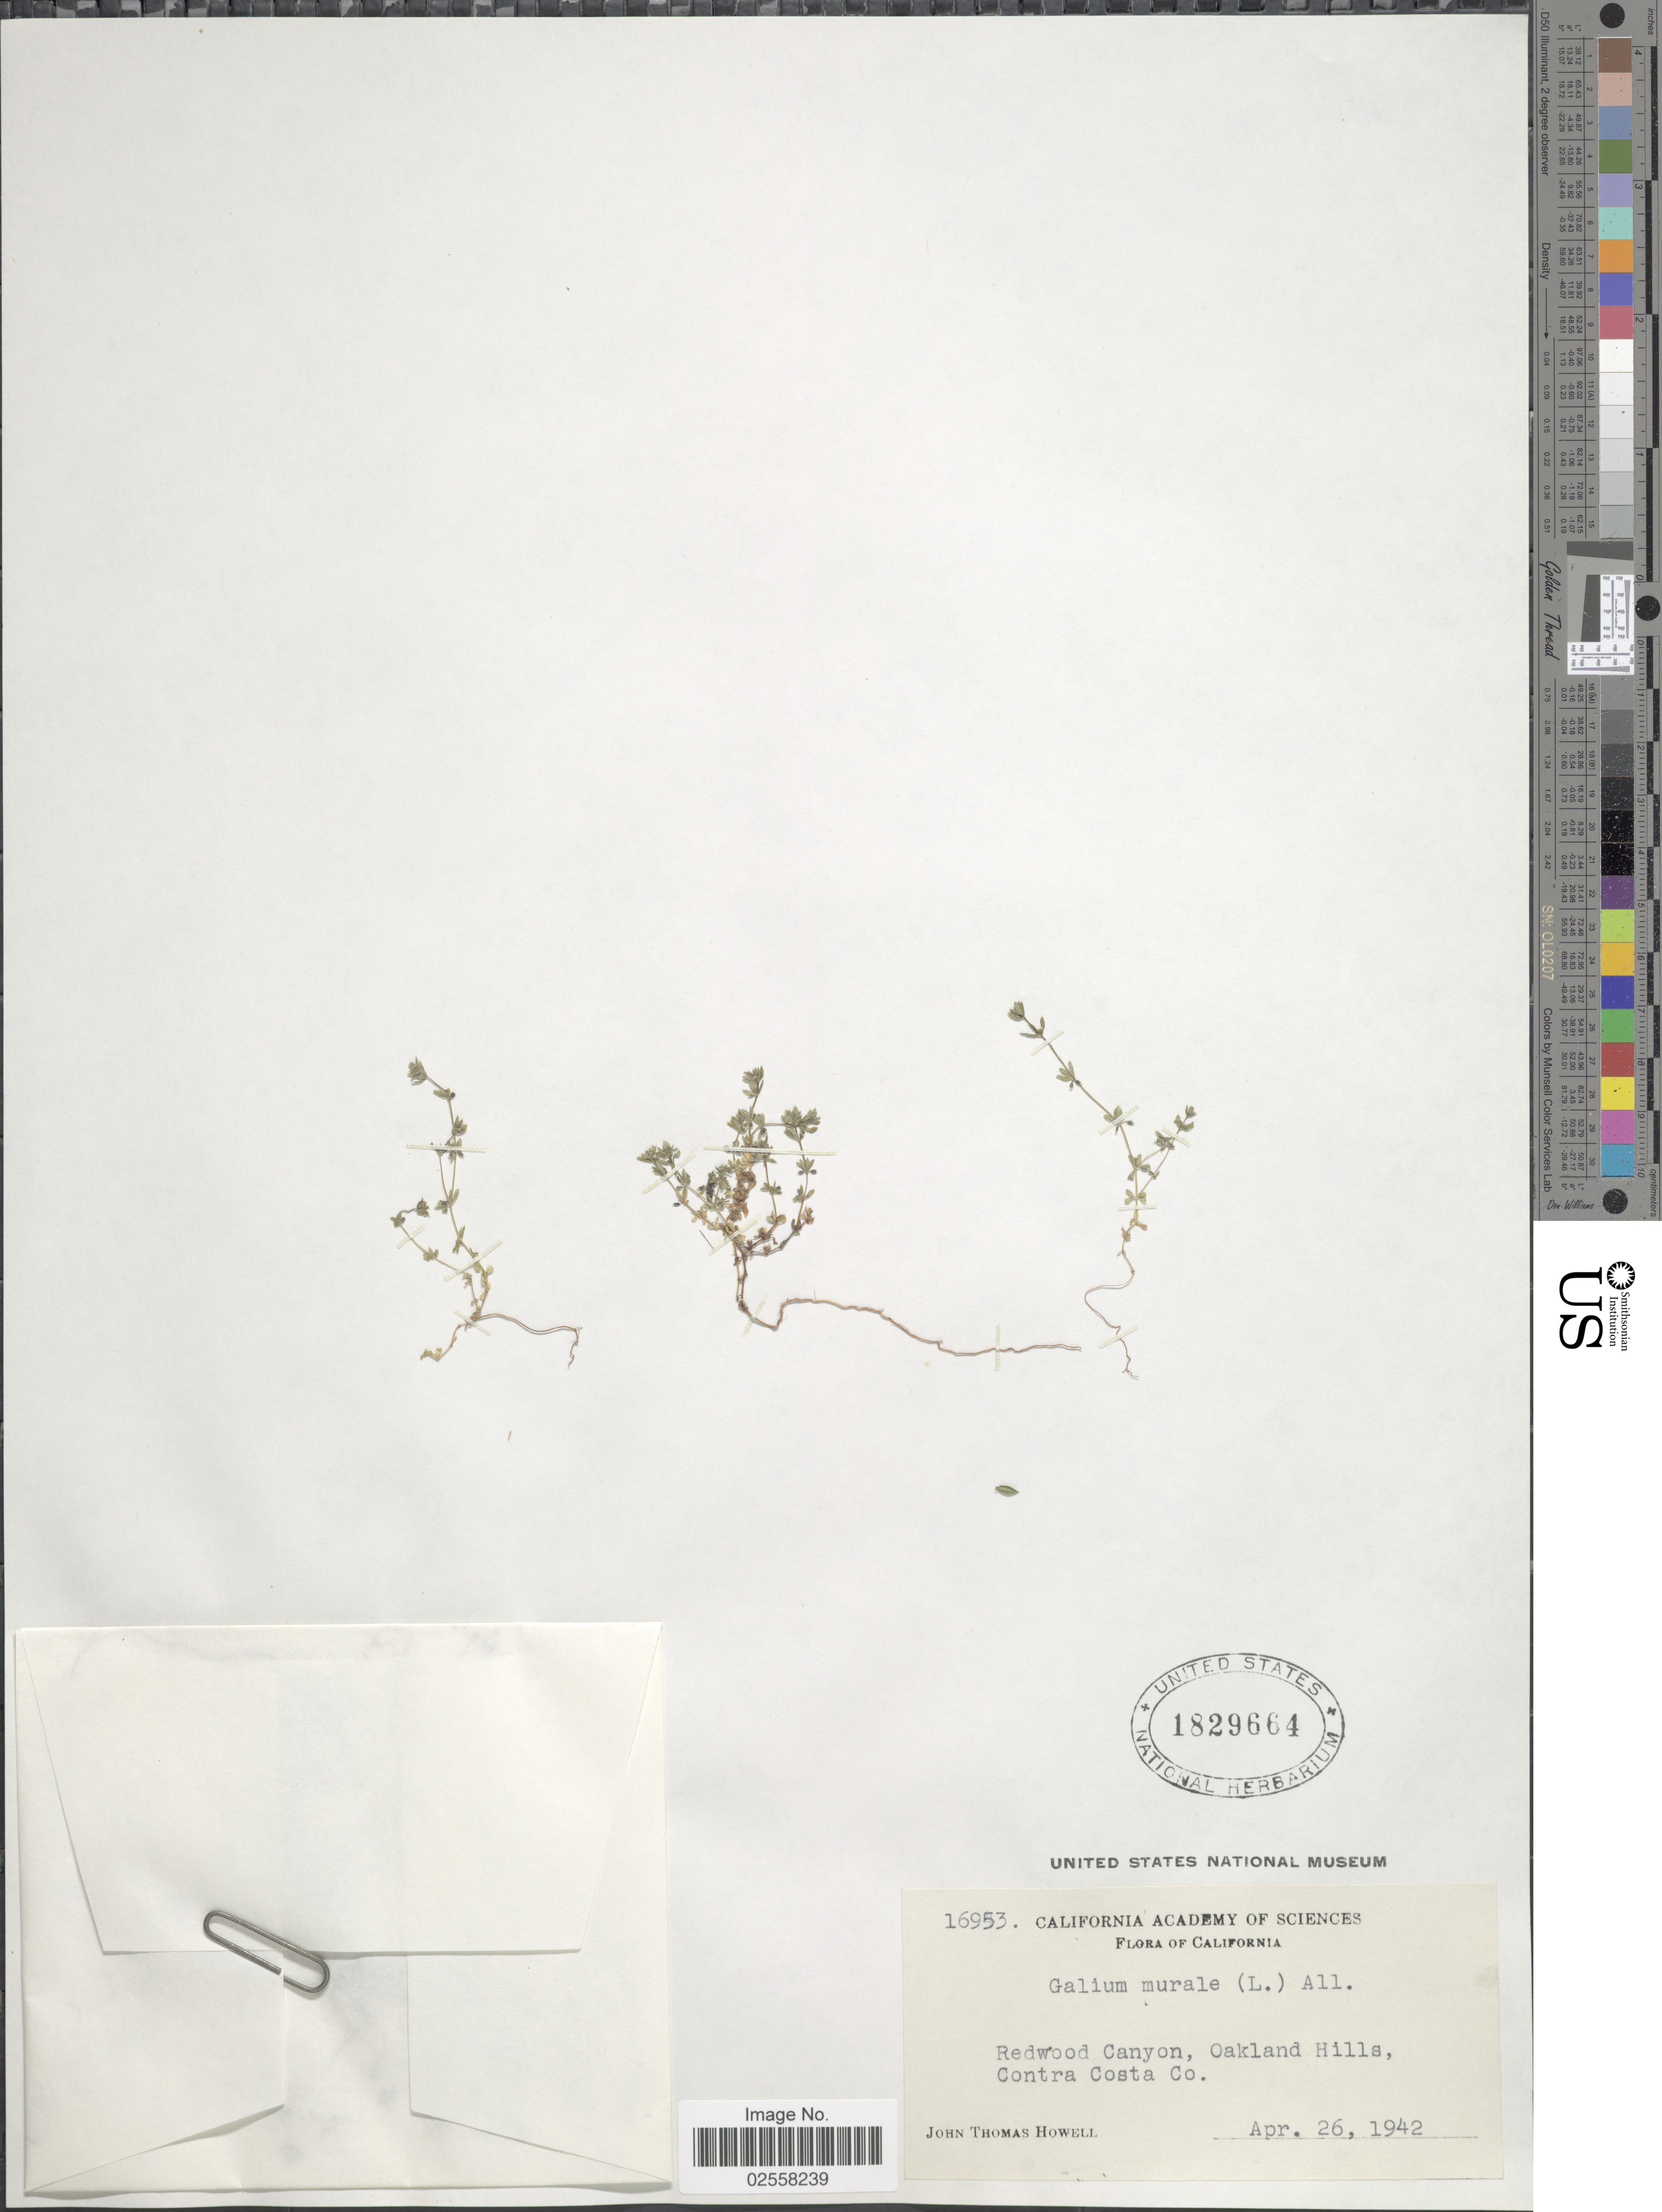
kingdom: Plantae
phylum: Tracheophyta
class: Magnoliopsida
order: Gentianales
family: Rubiaceae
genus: Galium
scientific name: Galium murale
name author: (L.) All.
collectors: J. T. Howell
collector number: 16953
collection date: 1942-04-26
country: United States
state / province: California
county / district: Alameda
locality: Redwood Canyon, Oakland Hills, Contra Costa Co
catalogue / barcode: US 1829664